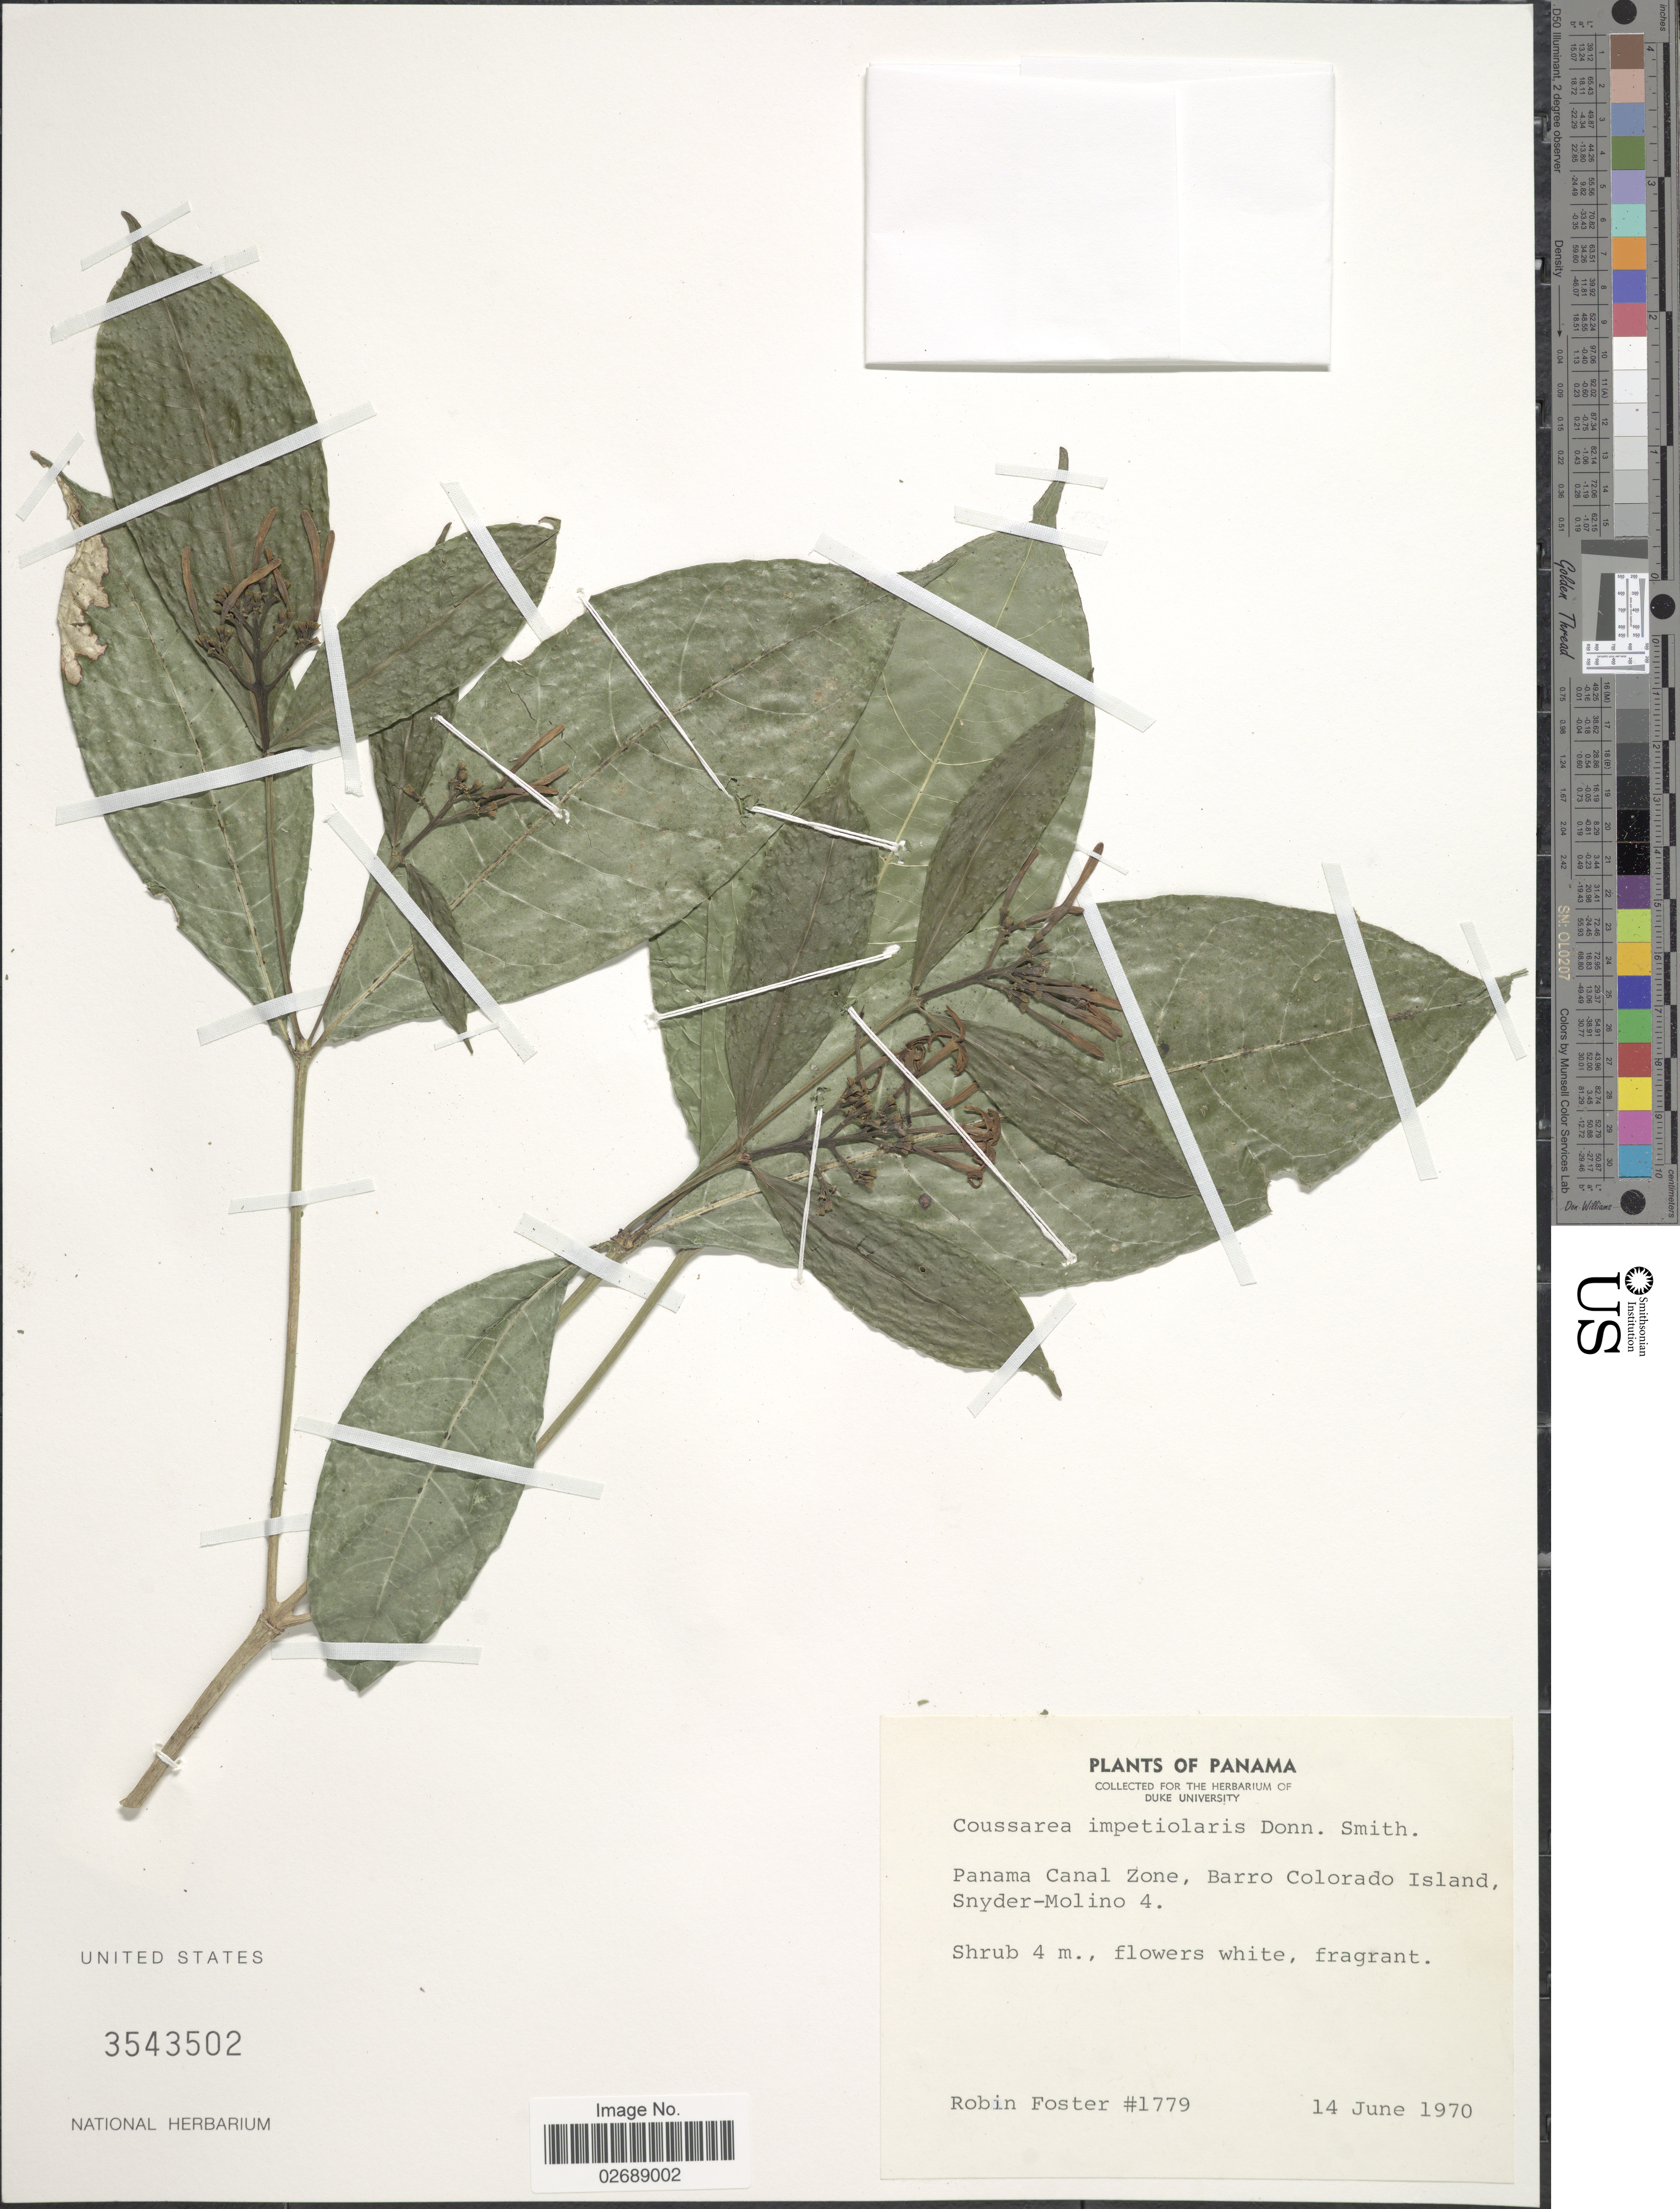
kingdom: Plantae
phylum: Tracheophyta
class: Magnoliopsida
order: Gentianales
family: Rubiaceae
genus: Coussarea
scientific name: Coussarea impetiolaris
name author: Donn. Sm.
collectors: R. B. Foster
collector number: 1779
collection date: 1970-06-14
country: Panama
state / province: Panamá Oeste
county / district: Canal Zone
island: Barro Colorado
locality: Panama Canal Zone, Barro Colorado Island, Snyder-Molino 4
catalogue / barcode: US 3543502